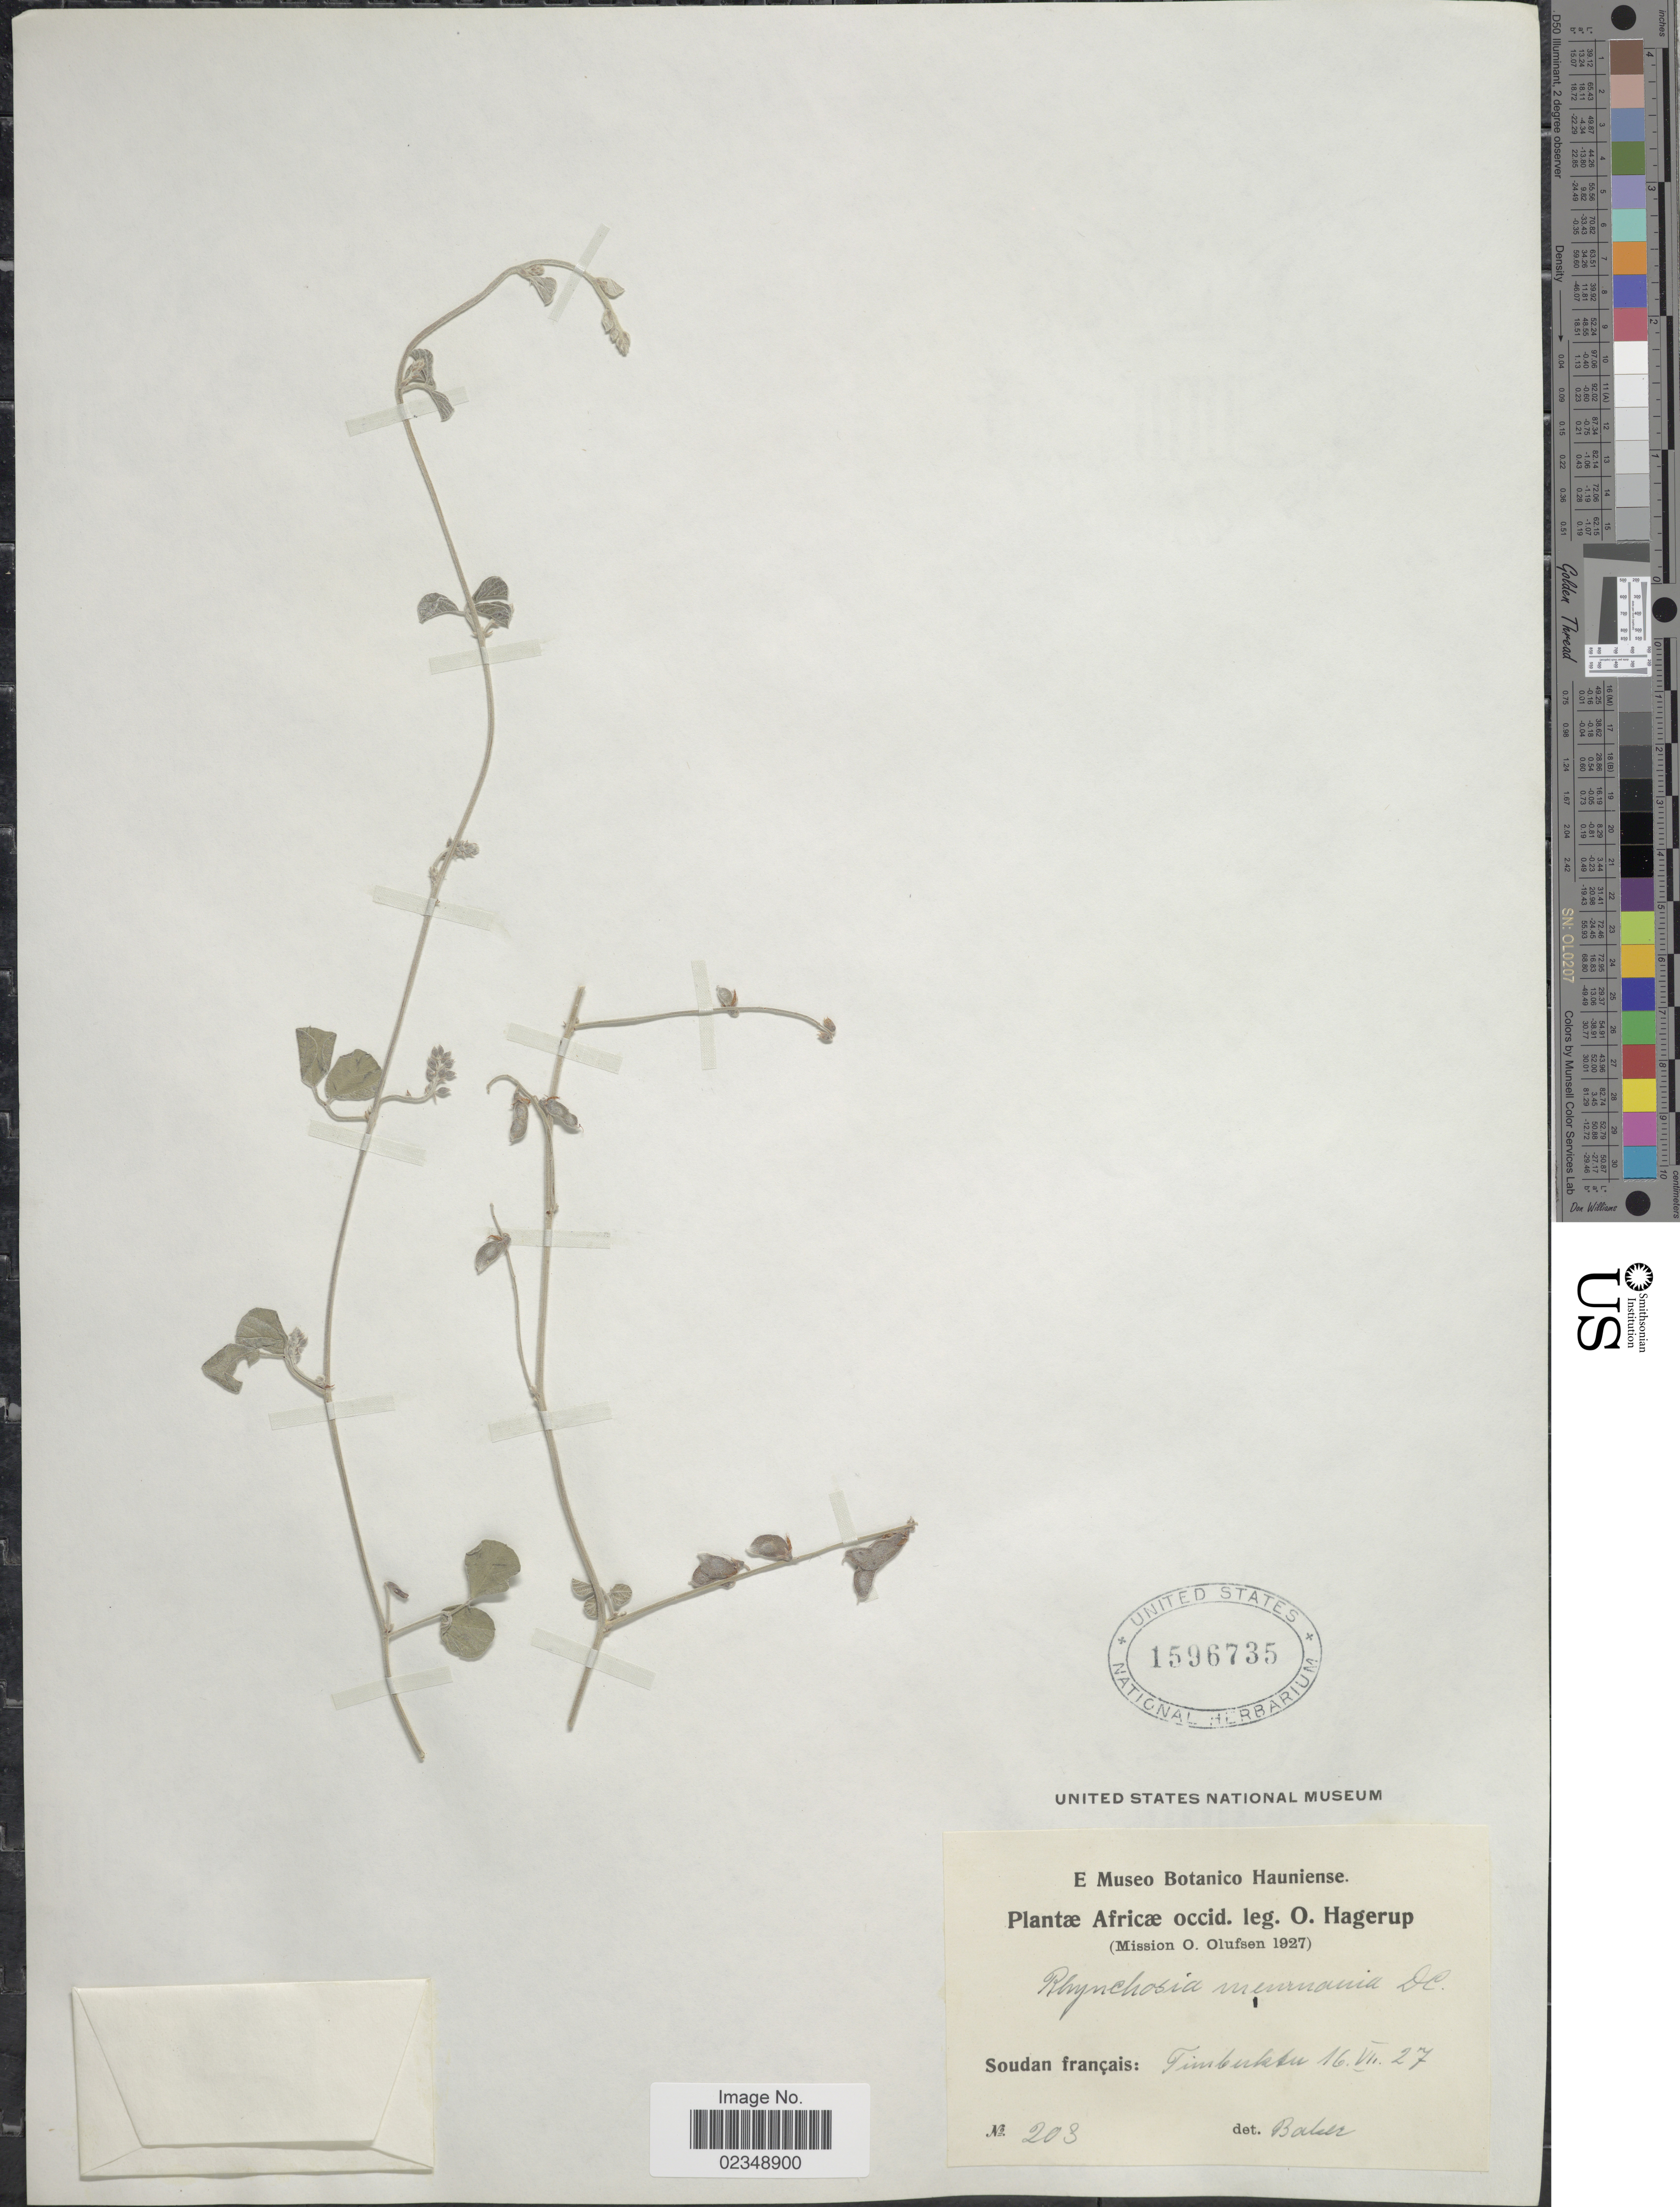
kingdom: Plantae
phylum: Tracheophyta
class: Magnoliopsida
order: Fabales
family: Fabaceae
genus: Rhynchosia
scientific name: Rhynchosia memnonia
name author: (Delile) DC.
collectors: O. Hagerup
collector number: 203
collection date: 1927-07-16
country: Mali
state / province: Tombouctou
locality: Soudan français: Timbuktu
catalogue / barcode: US 1596735